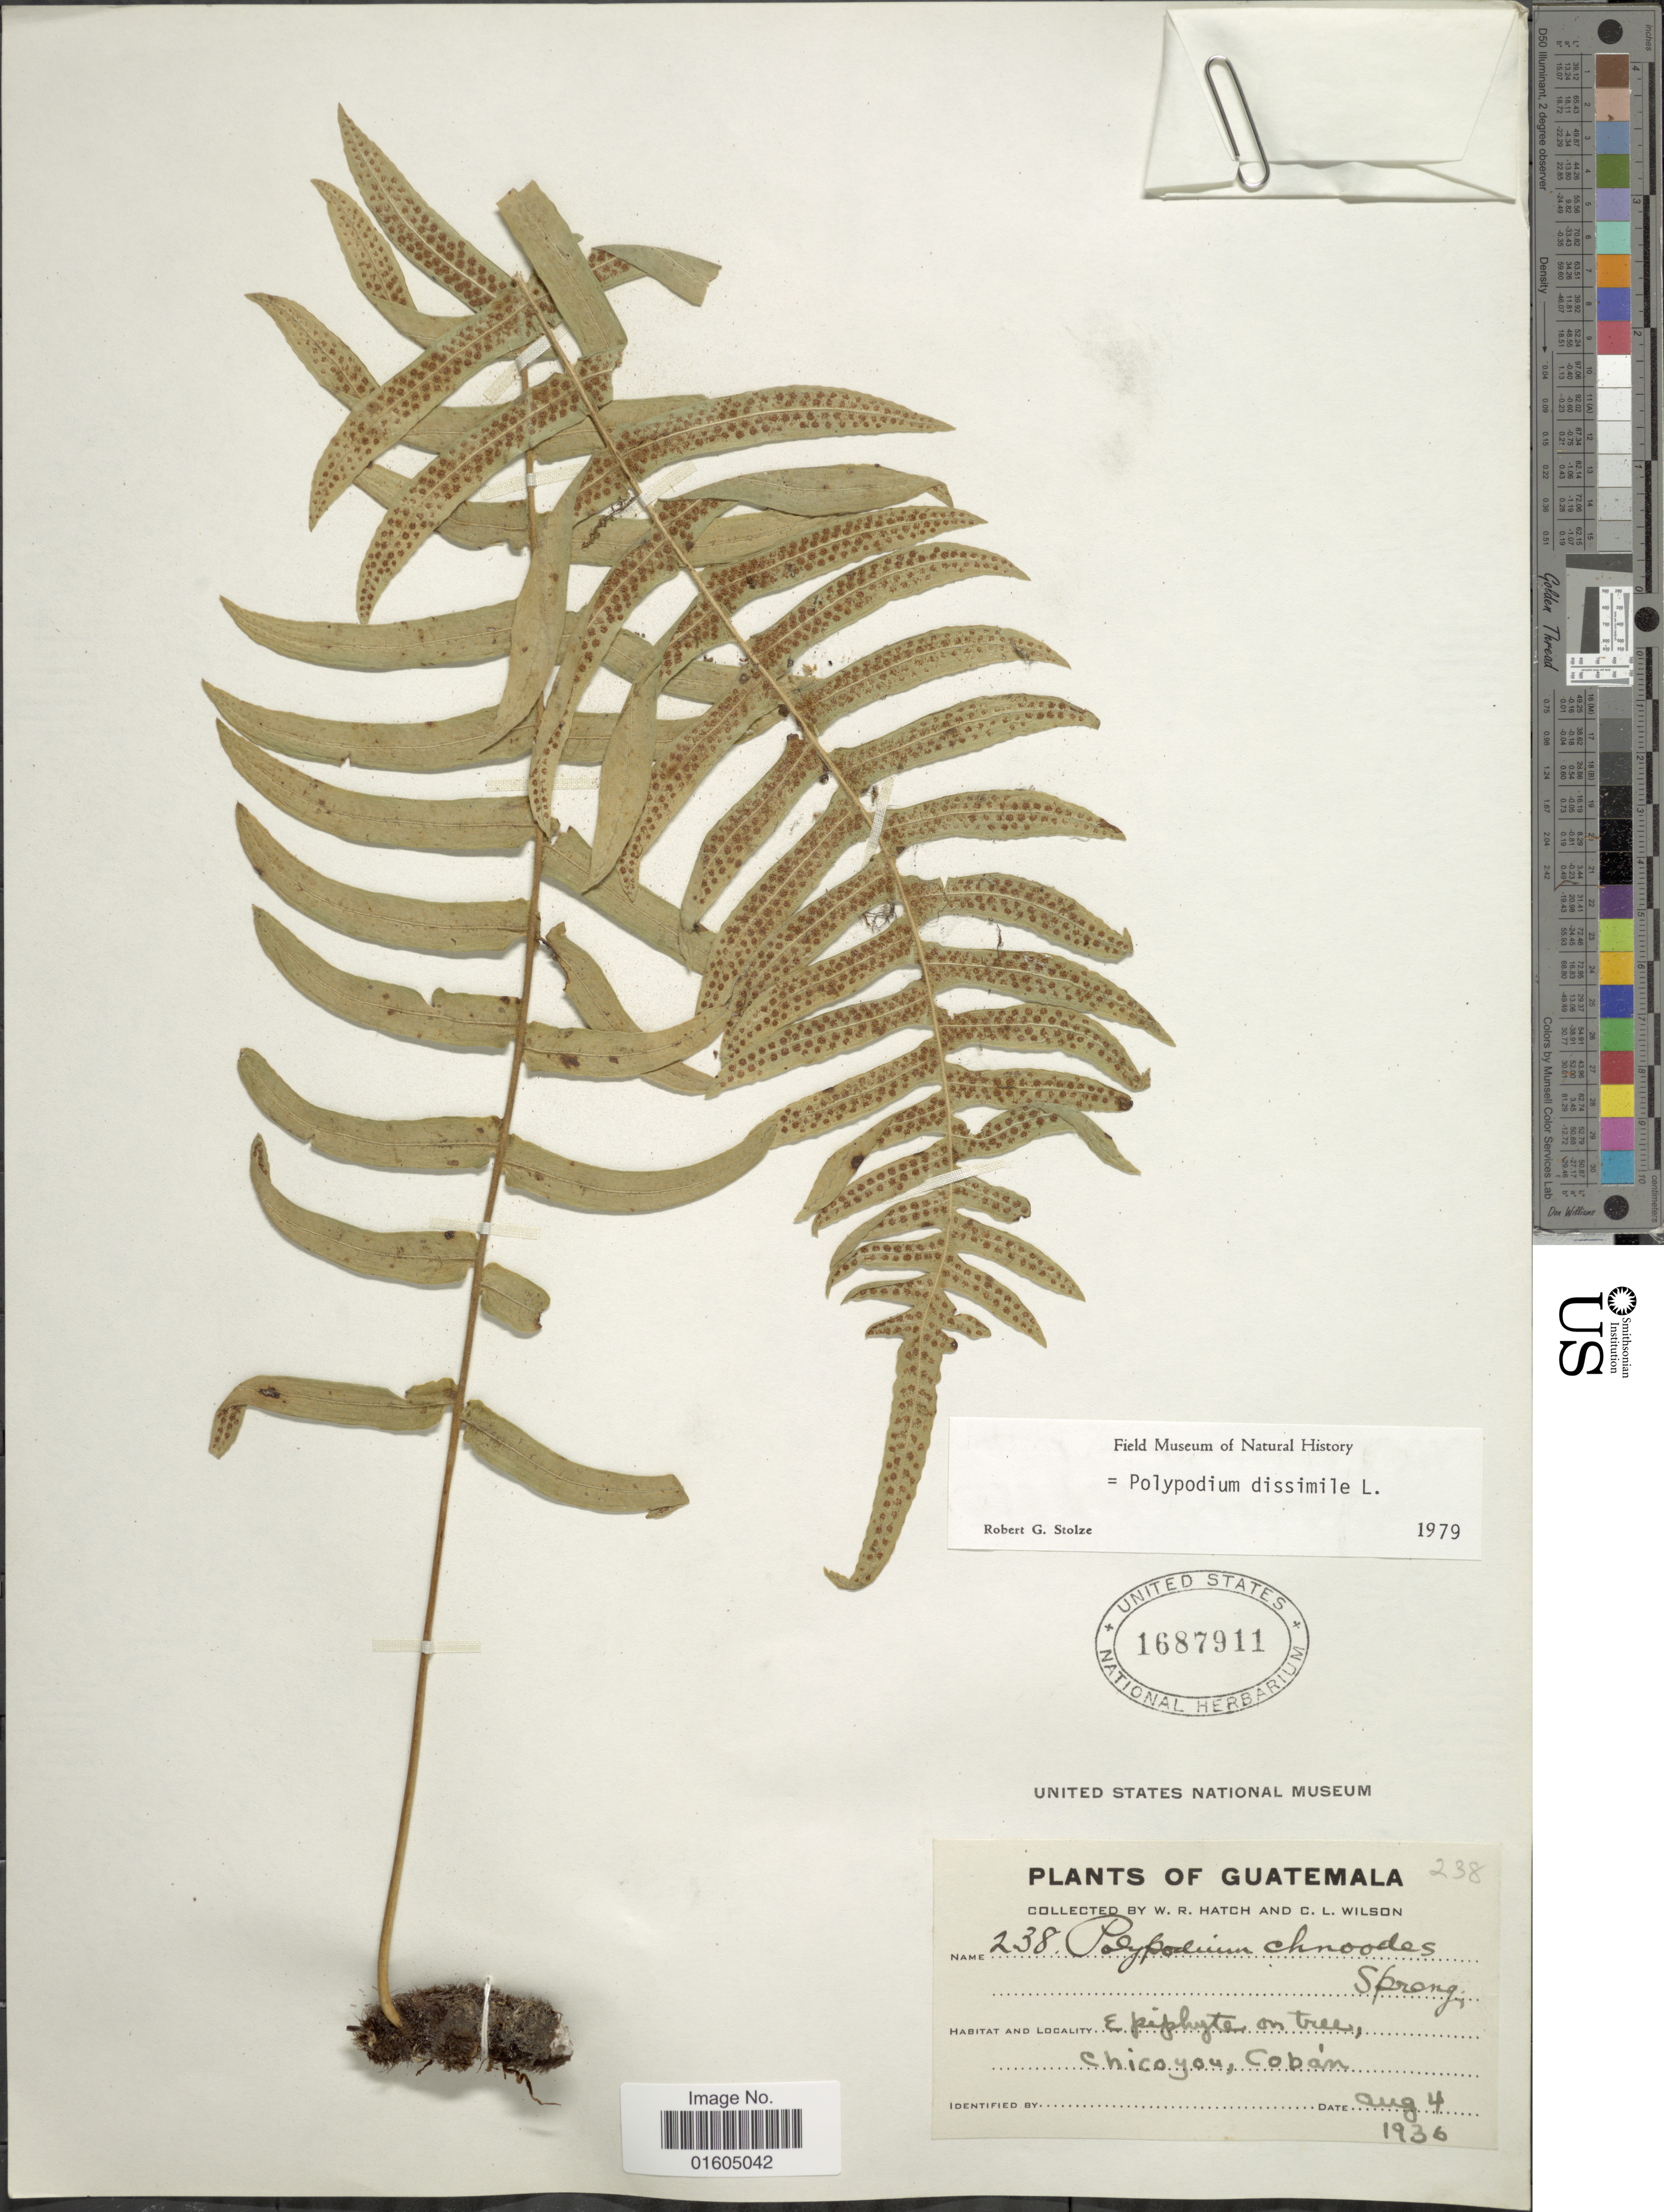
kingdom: Plantae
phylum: Tracheophyta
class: Polypodiopsida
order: Polypodiales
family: Polypodiaceae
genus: Serpocaulon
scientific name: Serpocaulon dissimile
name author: (L.) A.R. Sm.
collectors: W. Hatch & C. L. Wilson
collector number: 238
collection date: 1936-08-04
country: Guatemala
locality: Guatemala, Chicoyou, Coban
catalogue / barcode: US 1687911